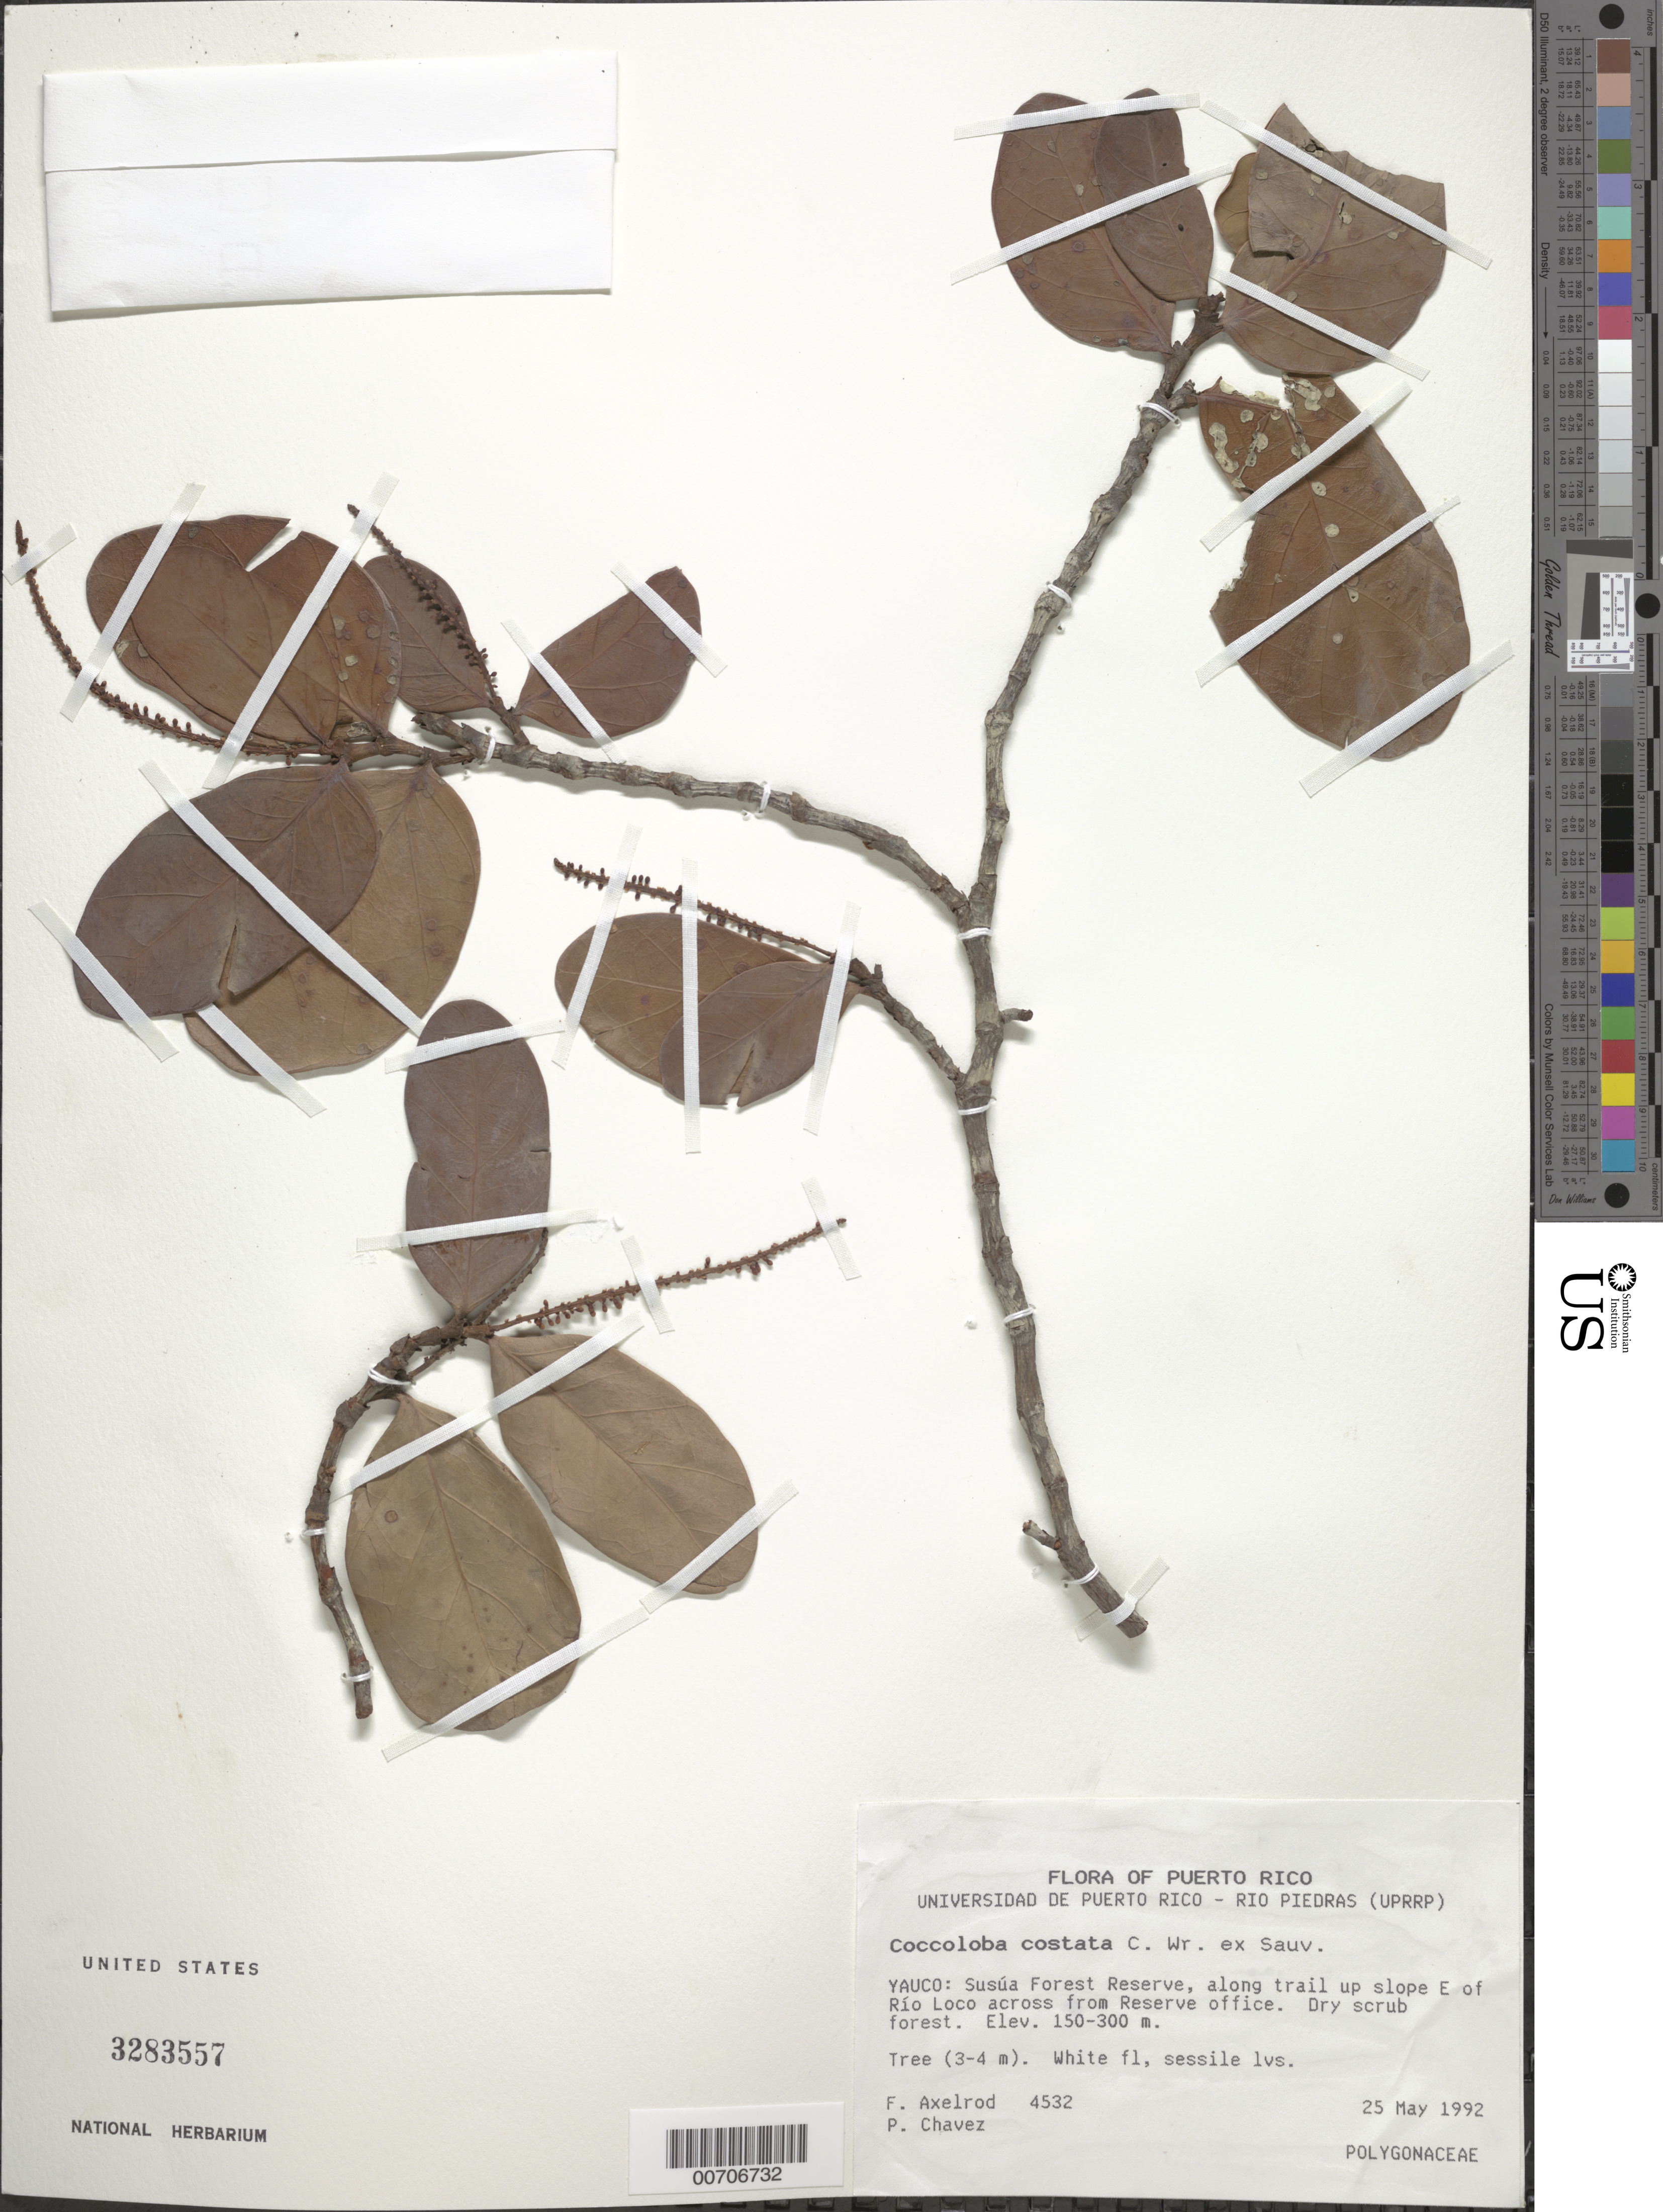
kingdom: Plantae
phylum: Tracheophyta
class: Magnoliopsida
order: Caryophyllales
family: Polygonaceae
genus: Coccoloba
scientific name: Coccoloba costata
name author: C. Wright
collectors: F. S. Axelrod & P. Chavez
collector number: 4532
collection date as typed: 25 May 1992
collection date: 1992-05-25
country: Puerto Rico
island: Greater Antilles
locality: Yauco: Susua Forest Reserve, along rail up slope E of Río Loco across from Reserve office.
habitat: Dry scrub forest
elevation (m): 150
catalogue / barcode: US 3283557